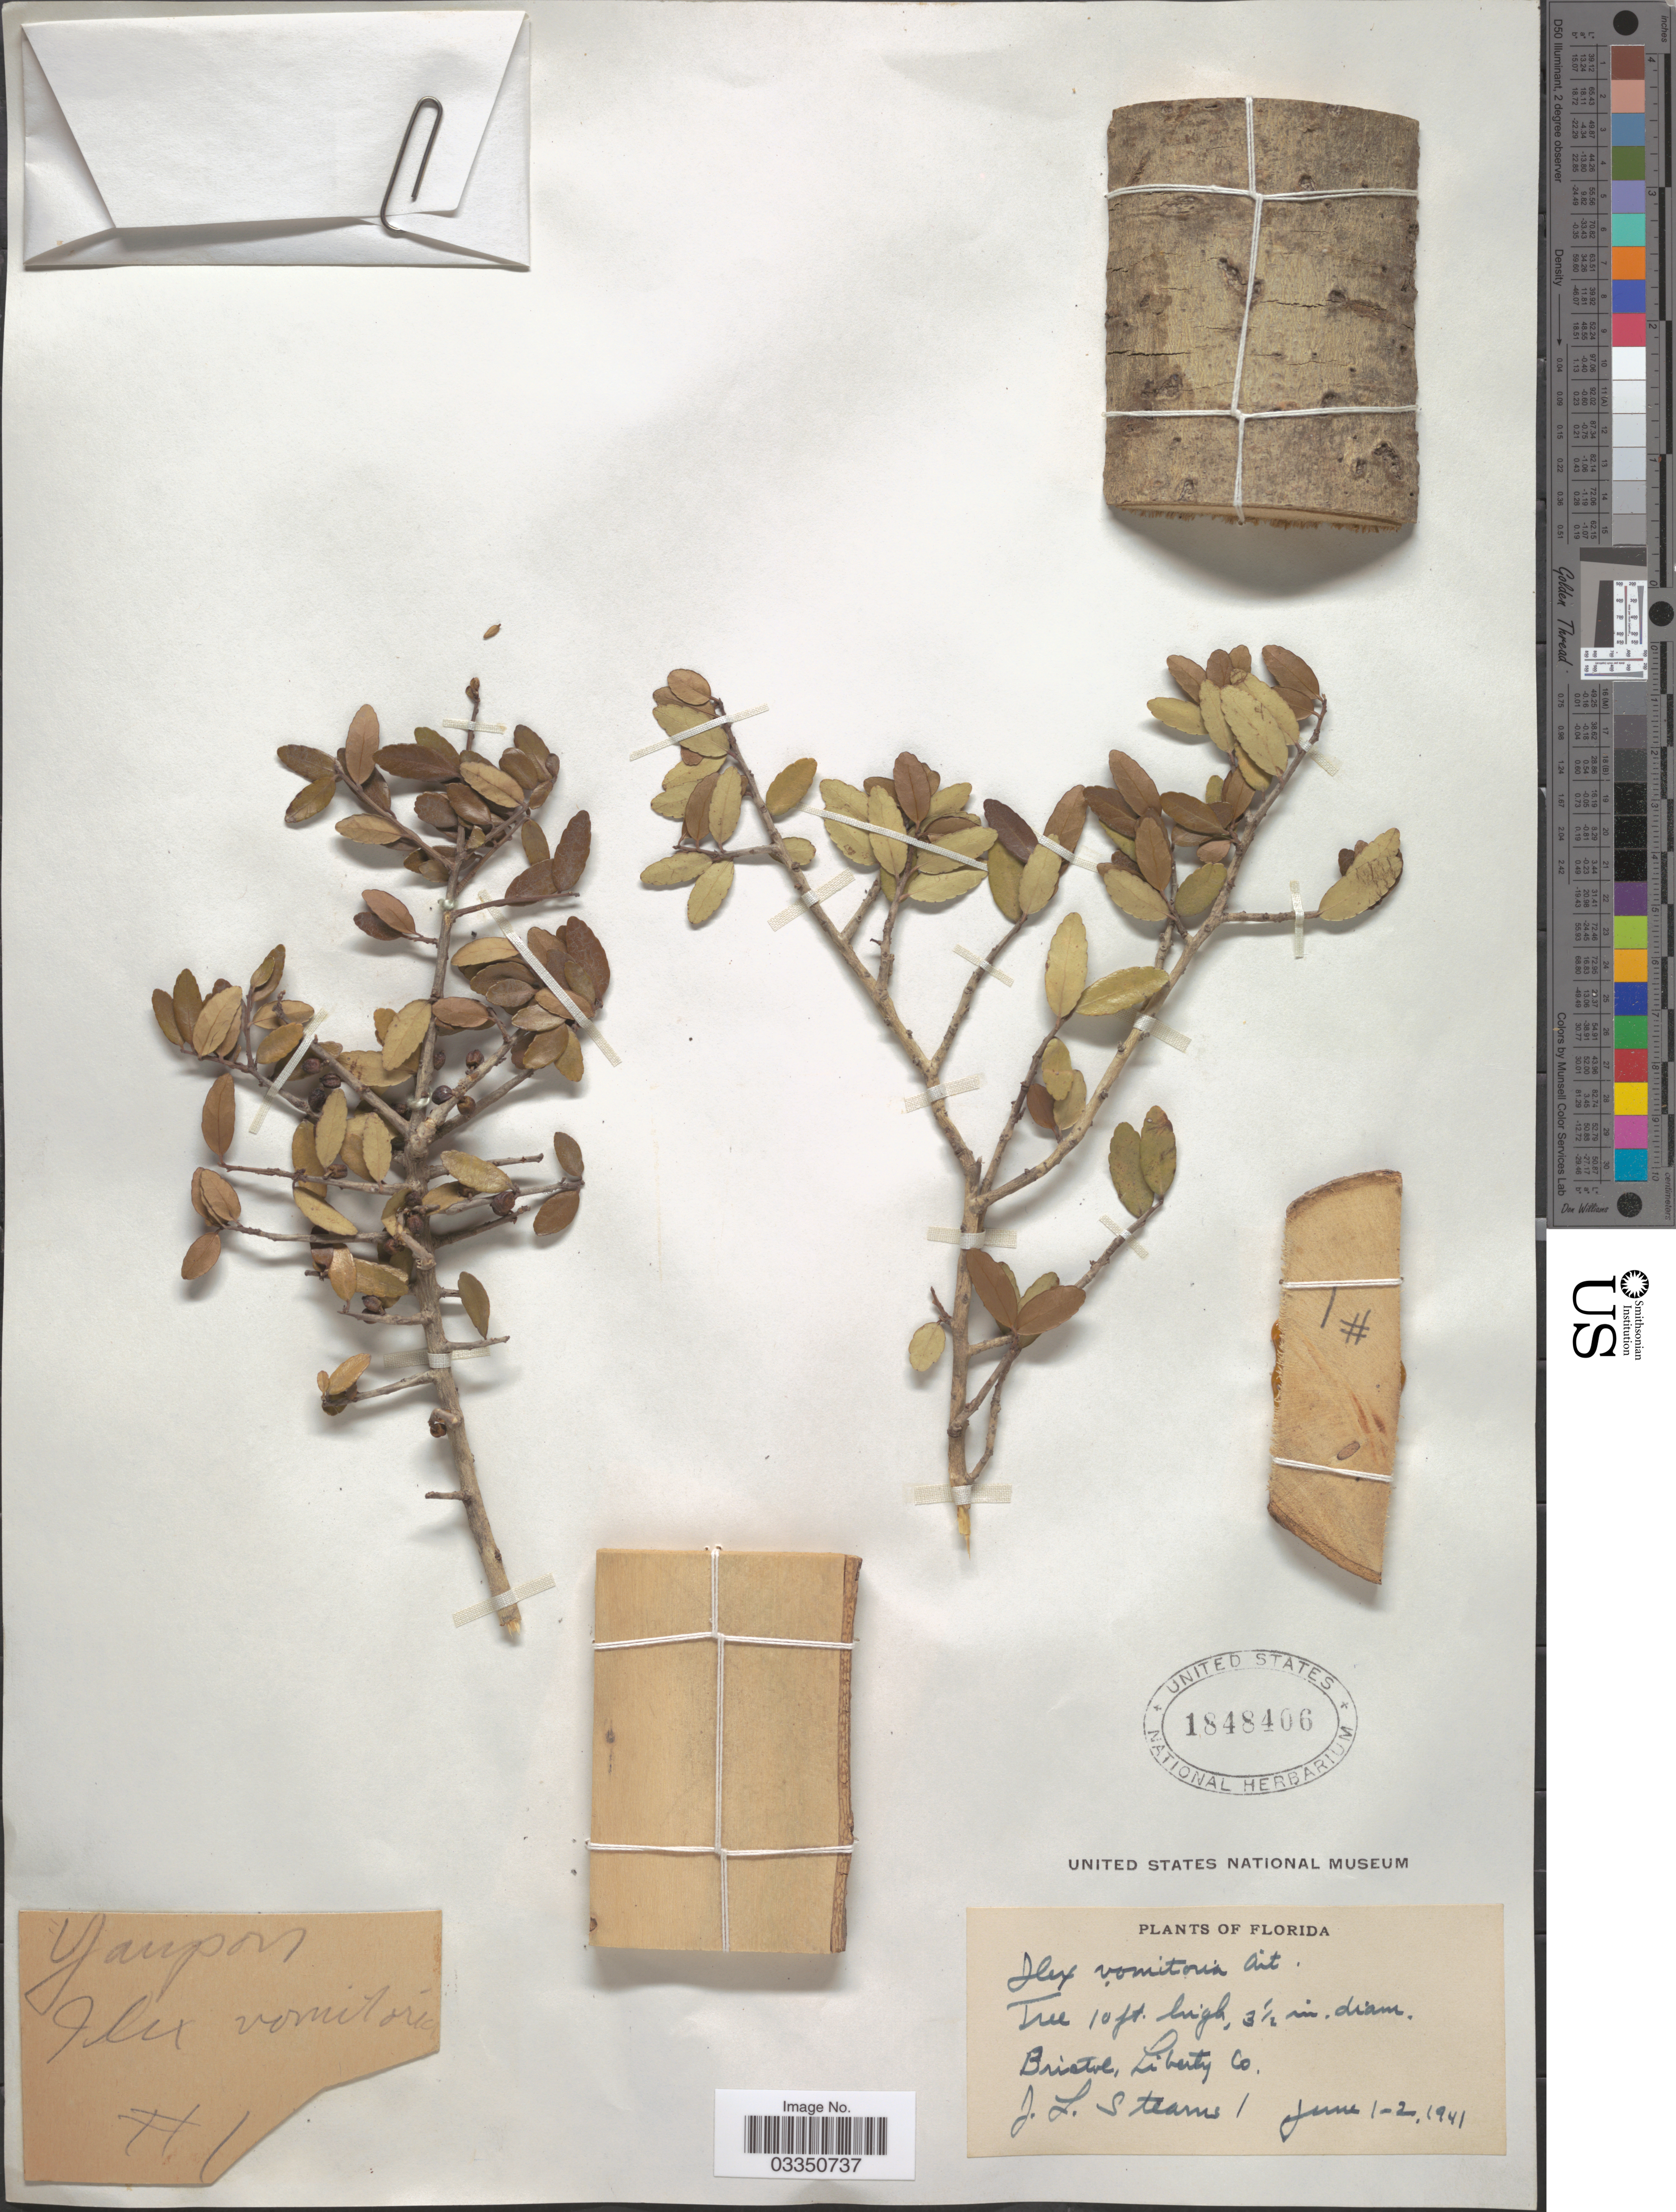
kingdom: Plantae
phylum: Tracheophyta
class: Magnoliopsida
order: Aquifoliales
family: Aquifoliaceae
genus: Ilex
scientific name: Ilex vomitoria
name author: Aiton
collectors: J. Stearns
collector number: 1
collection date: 1941-06-01/1941-06-02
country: United States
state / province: Florida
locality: Bristol, Liberty Co.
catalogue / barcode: US 1848406